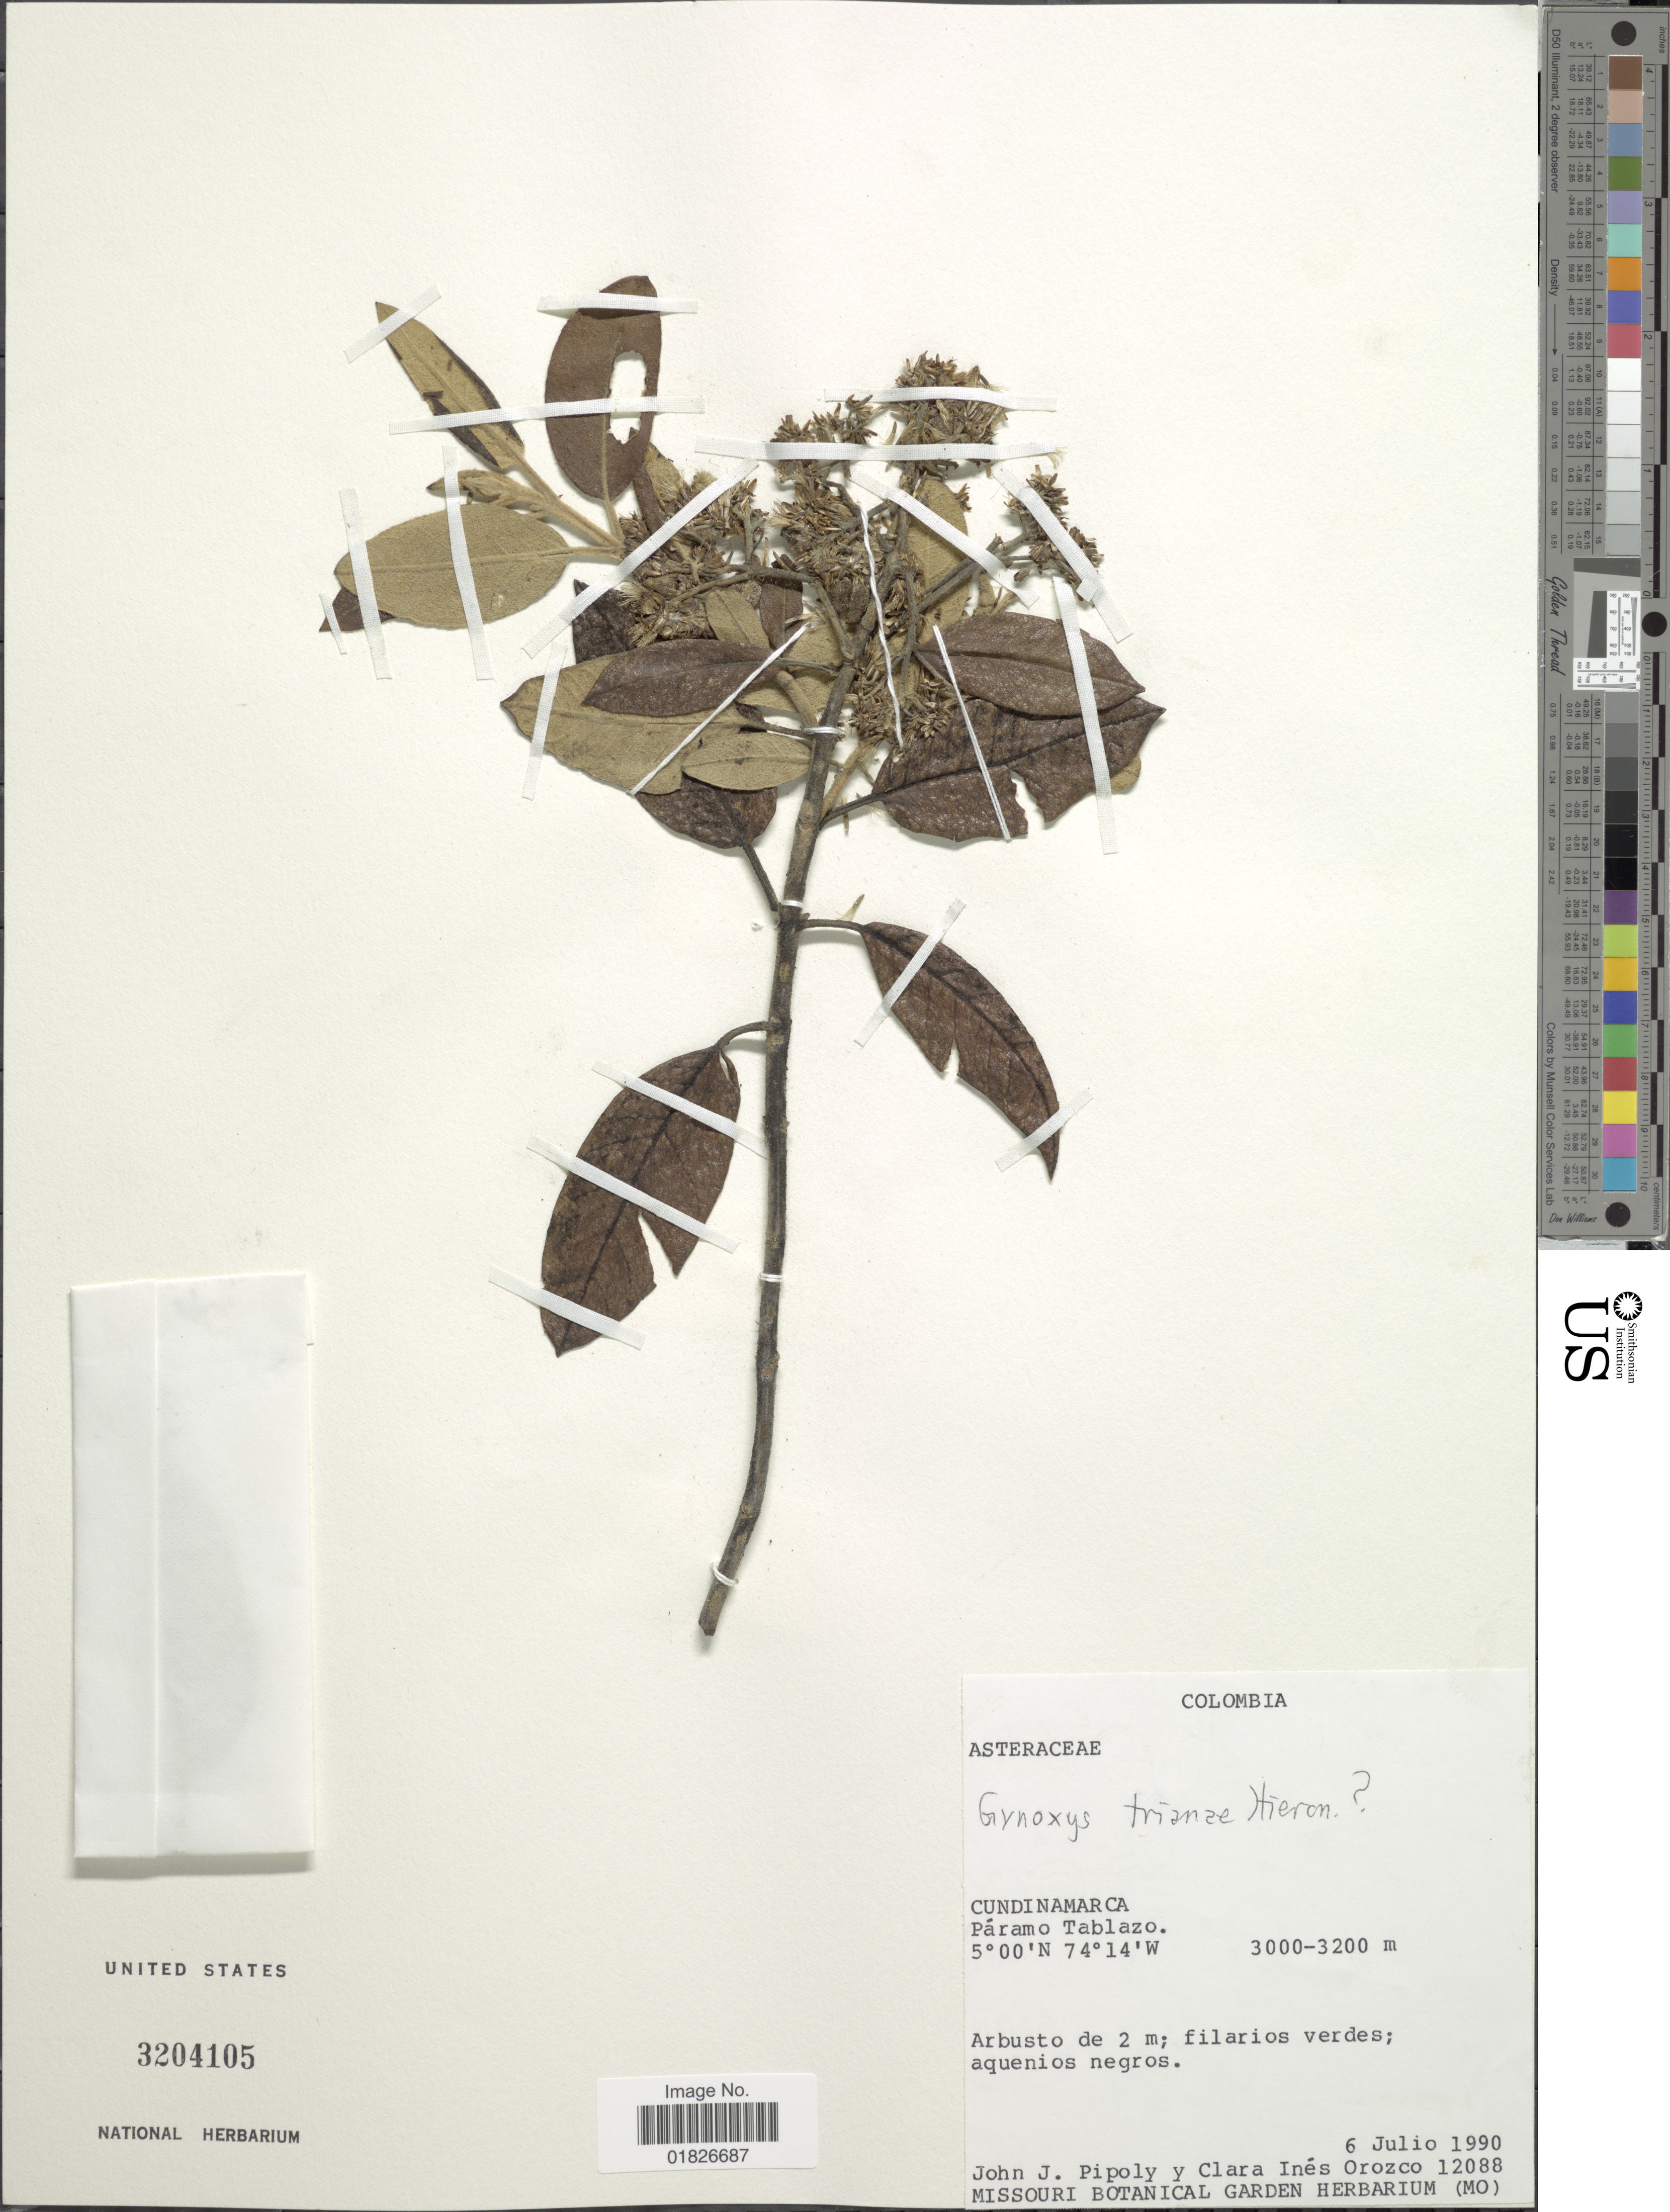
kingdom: Plantae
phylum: Tracheophyta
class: Magnoliopsida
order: Asterales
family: Asteraceae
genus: Gynoxys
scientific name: Gynoxys trianae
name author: Hieron.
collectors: J. J. Pipoly & C. I. Orozco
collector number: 12088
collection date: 1990-07-06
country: Colombia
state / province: Cundinamarca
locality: Paramo Tablazo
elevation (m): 3000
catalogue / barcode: US 3204105